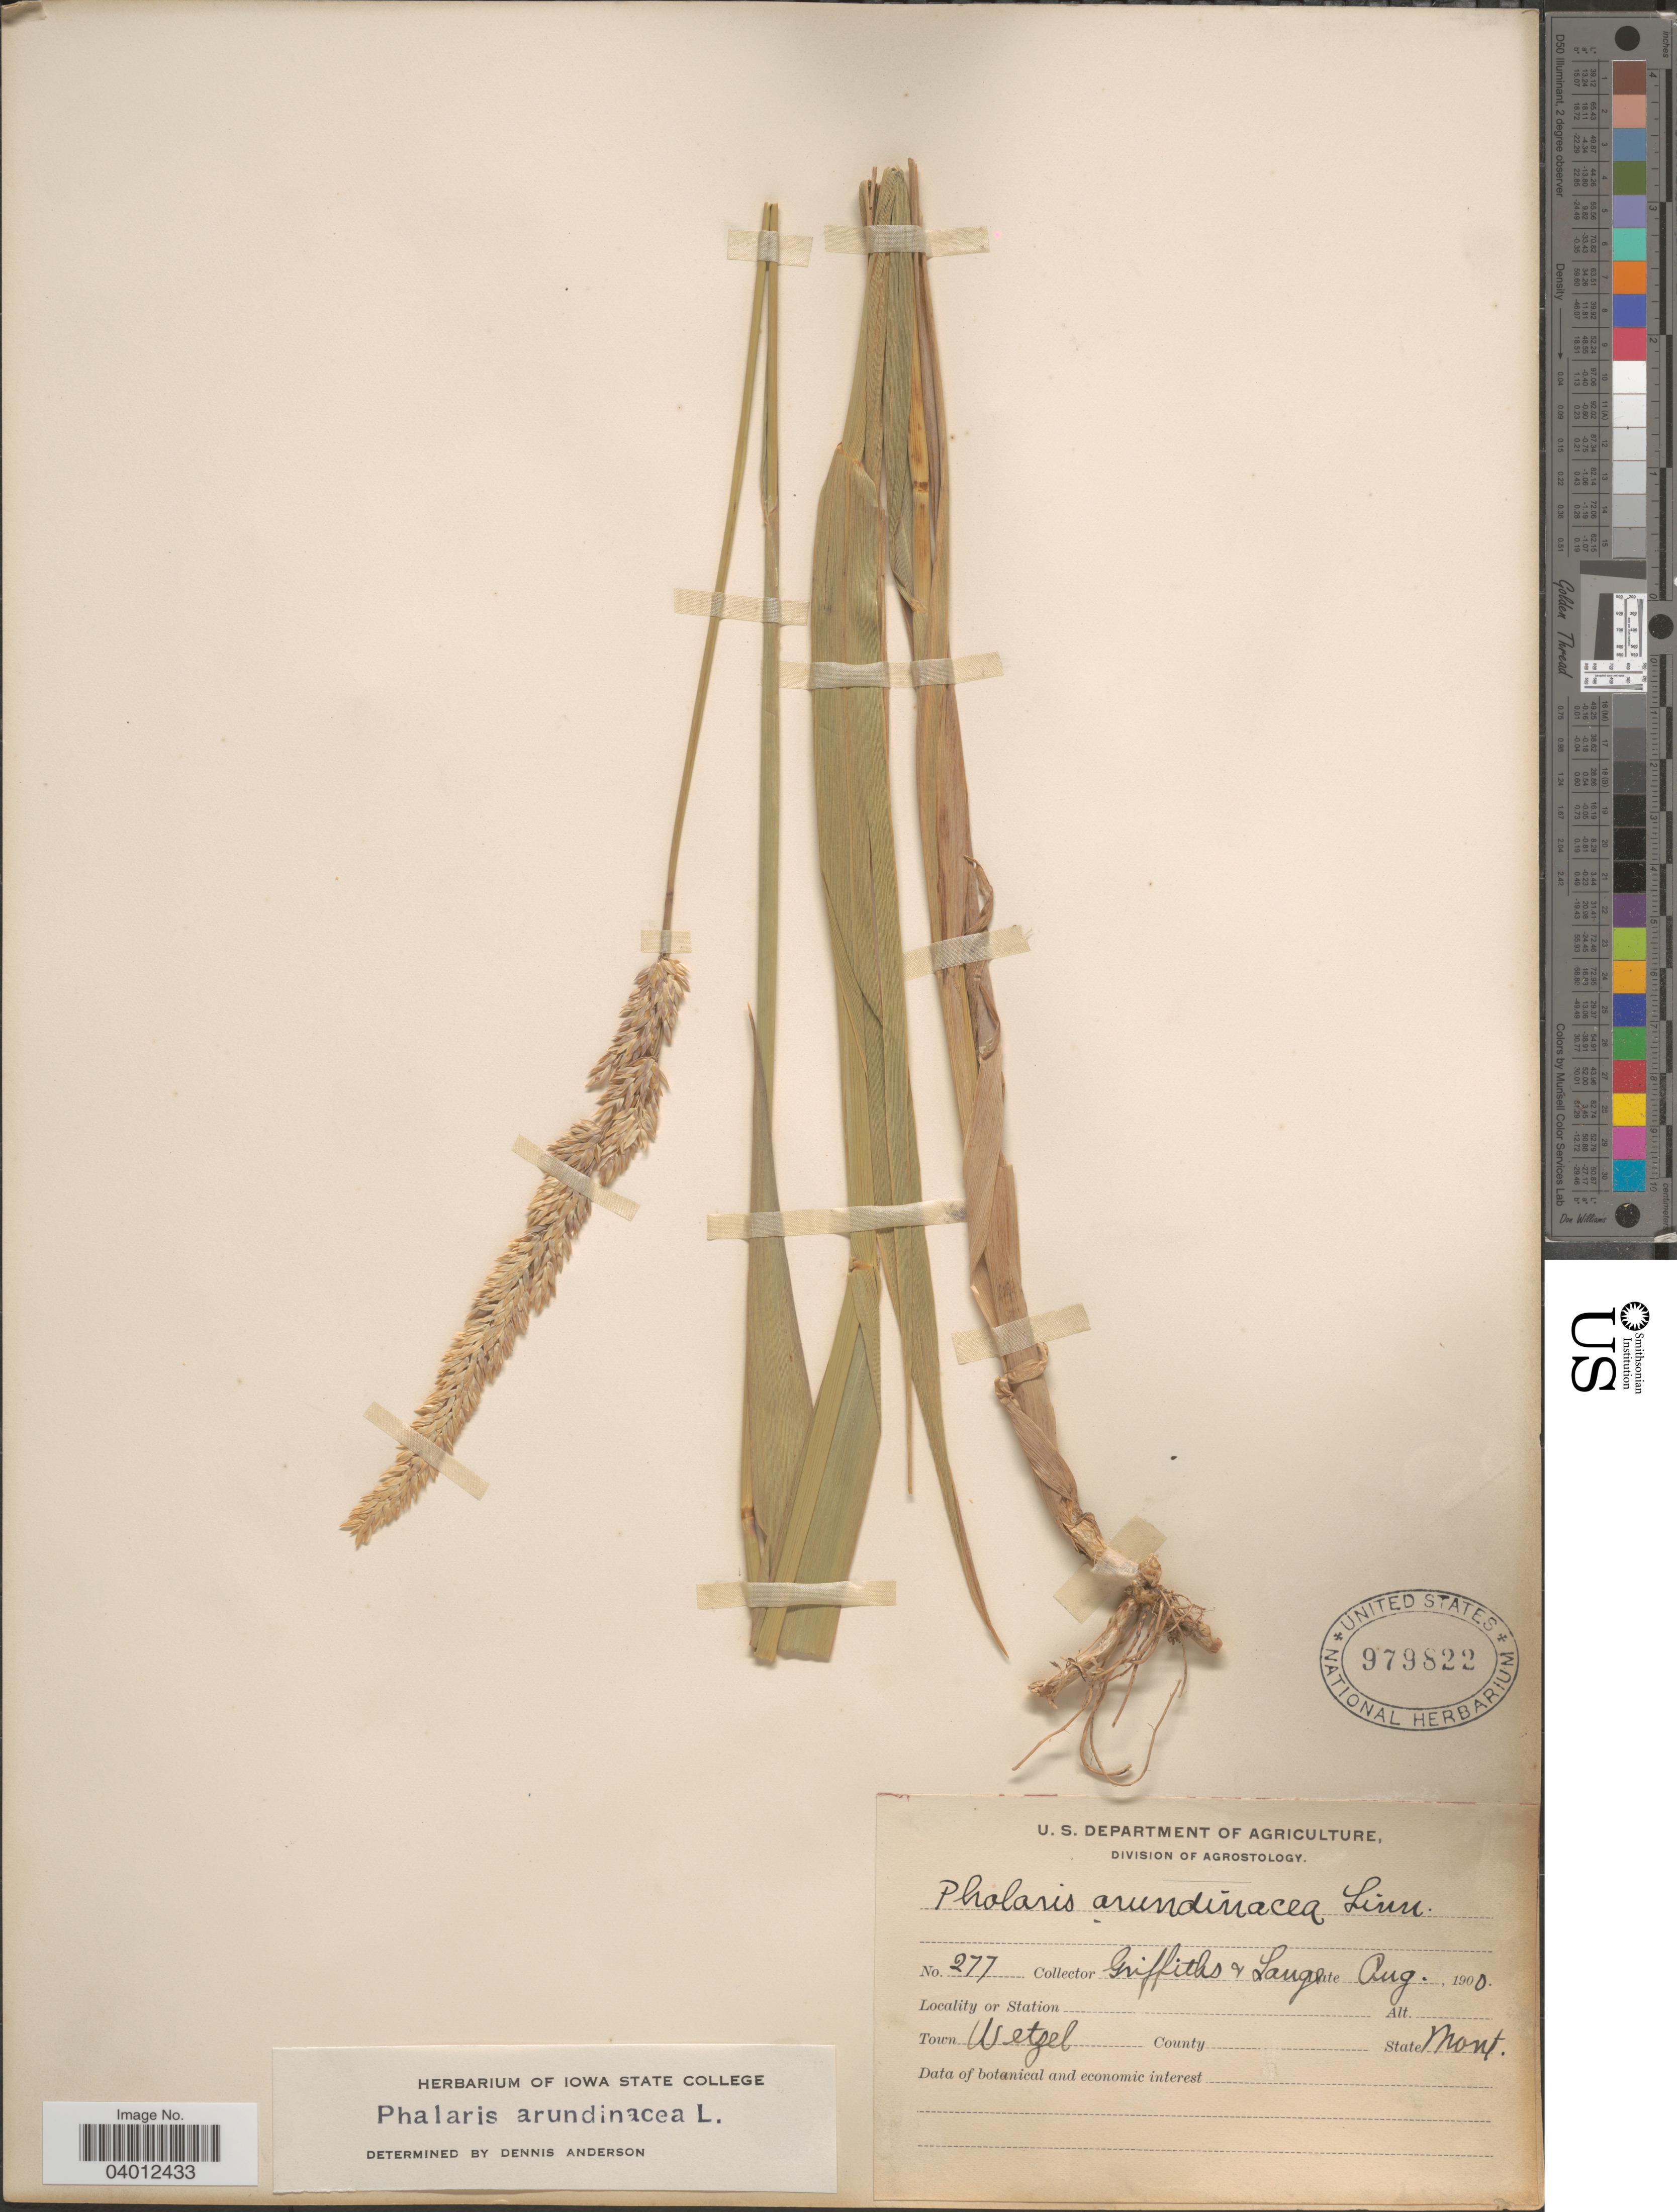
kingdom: Plantae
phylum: Tracheophyta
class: Liliopsida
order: Poales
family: Poaceae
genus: Phalaris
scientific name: Phalaris arundinacea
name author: L.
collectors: -- Griffiths & -- Lange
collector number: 277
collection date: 1900-08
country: United States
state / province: Montana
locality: Wetzel.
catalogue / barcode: US 979822